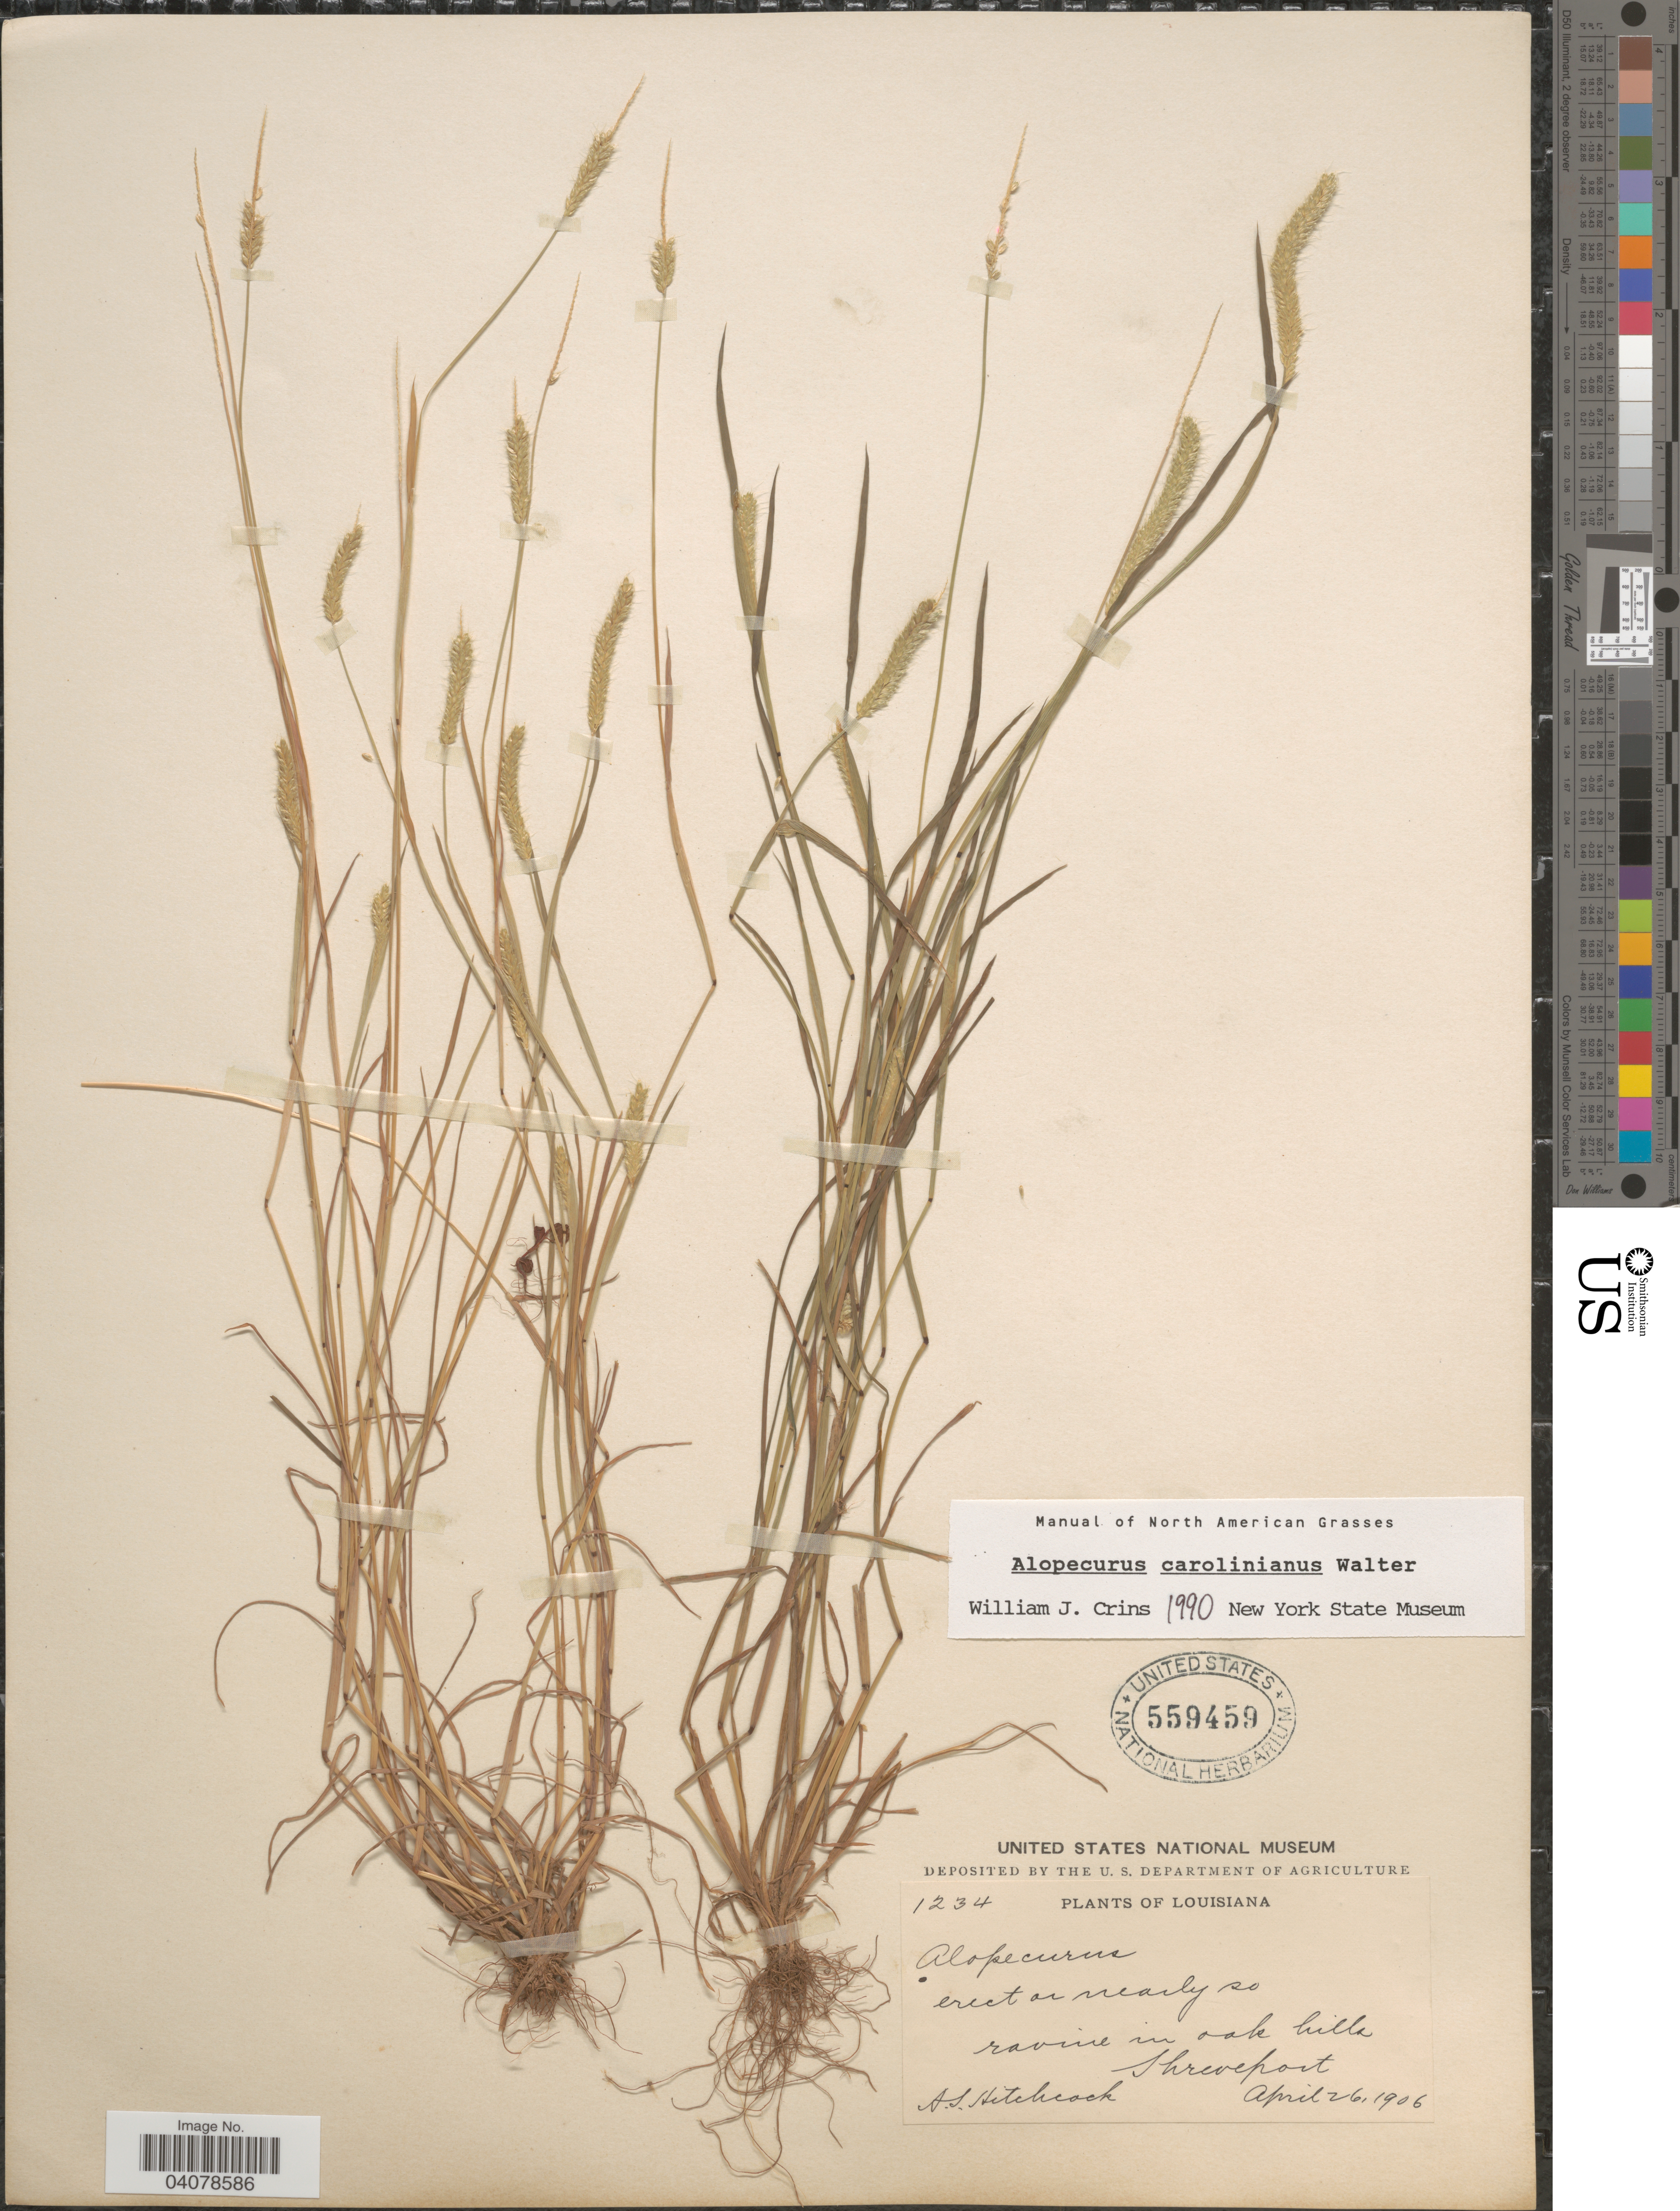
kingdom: Plantae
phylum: Tracheophyta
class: Liliopsida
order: Poales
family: Poaceae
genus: Alopecurus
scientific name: Alopecurus carolinianus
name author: Walter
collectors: A. S. Hitchcock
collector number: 1234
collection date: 1906-04-26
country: United States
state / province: Louisiana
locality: Erect or nearly so ravine in oak hills Shreveport.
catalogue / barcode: US 559459